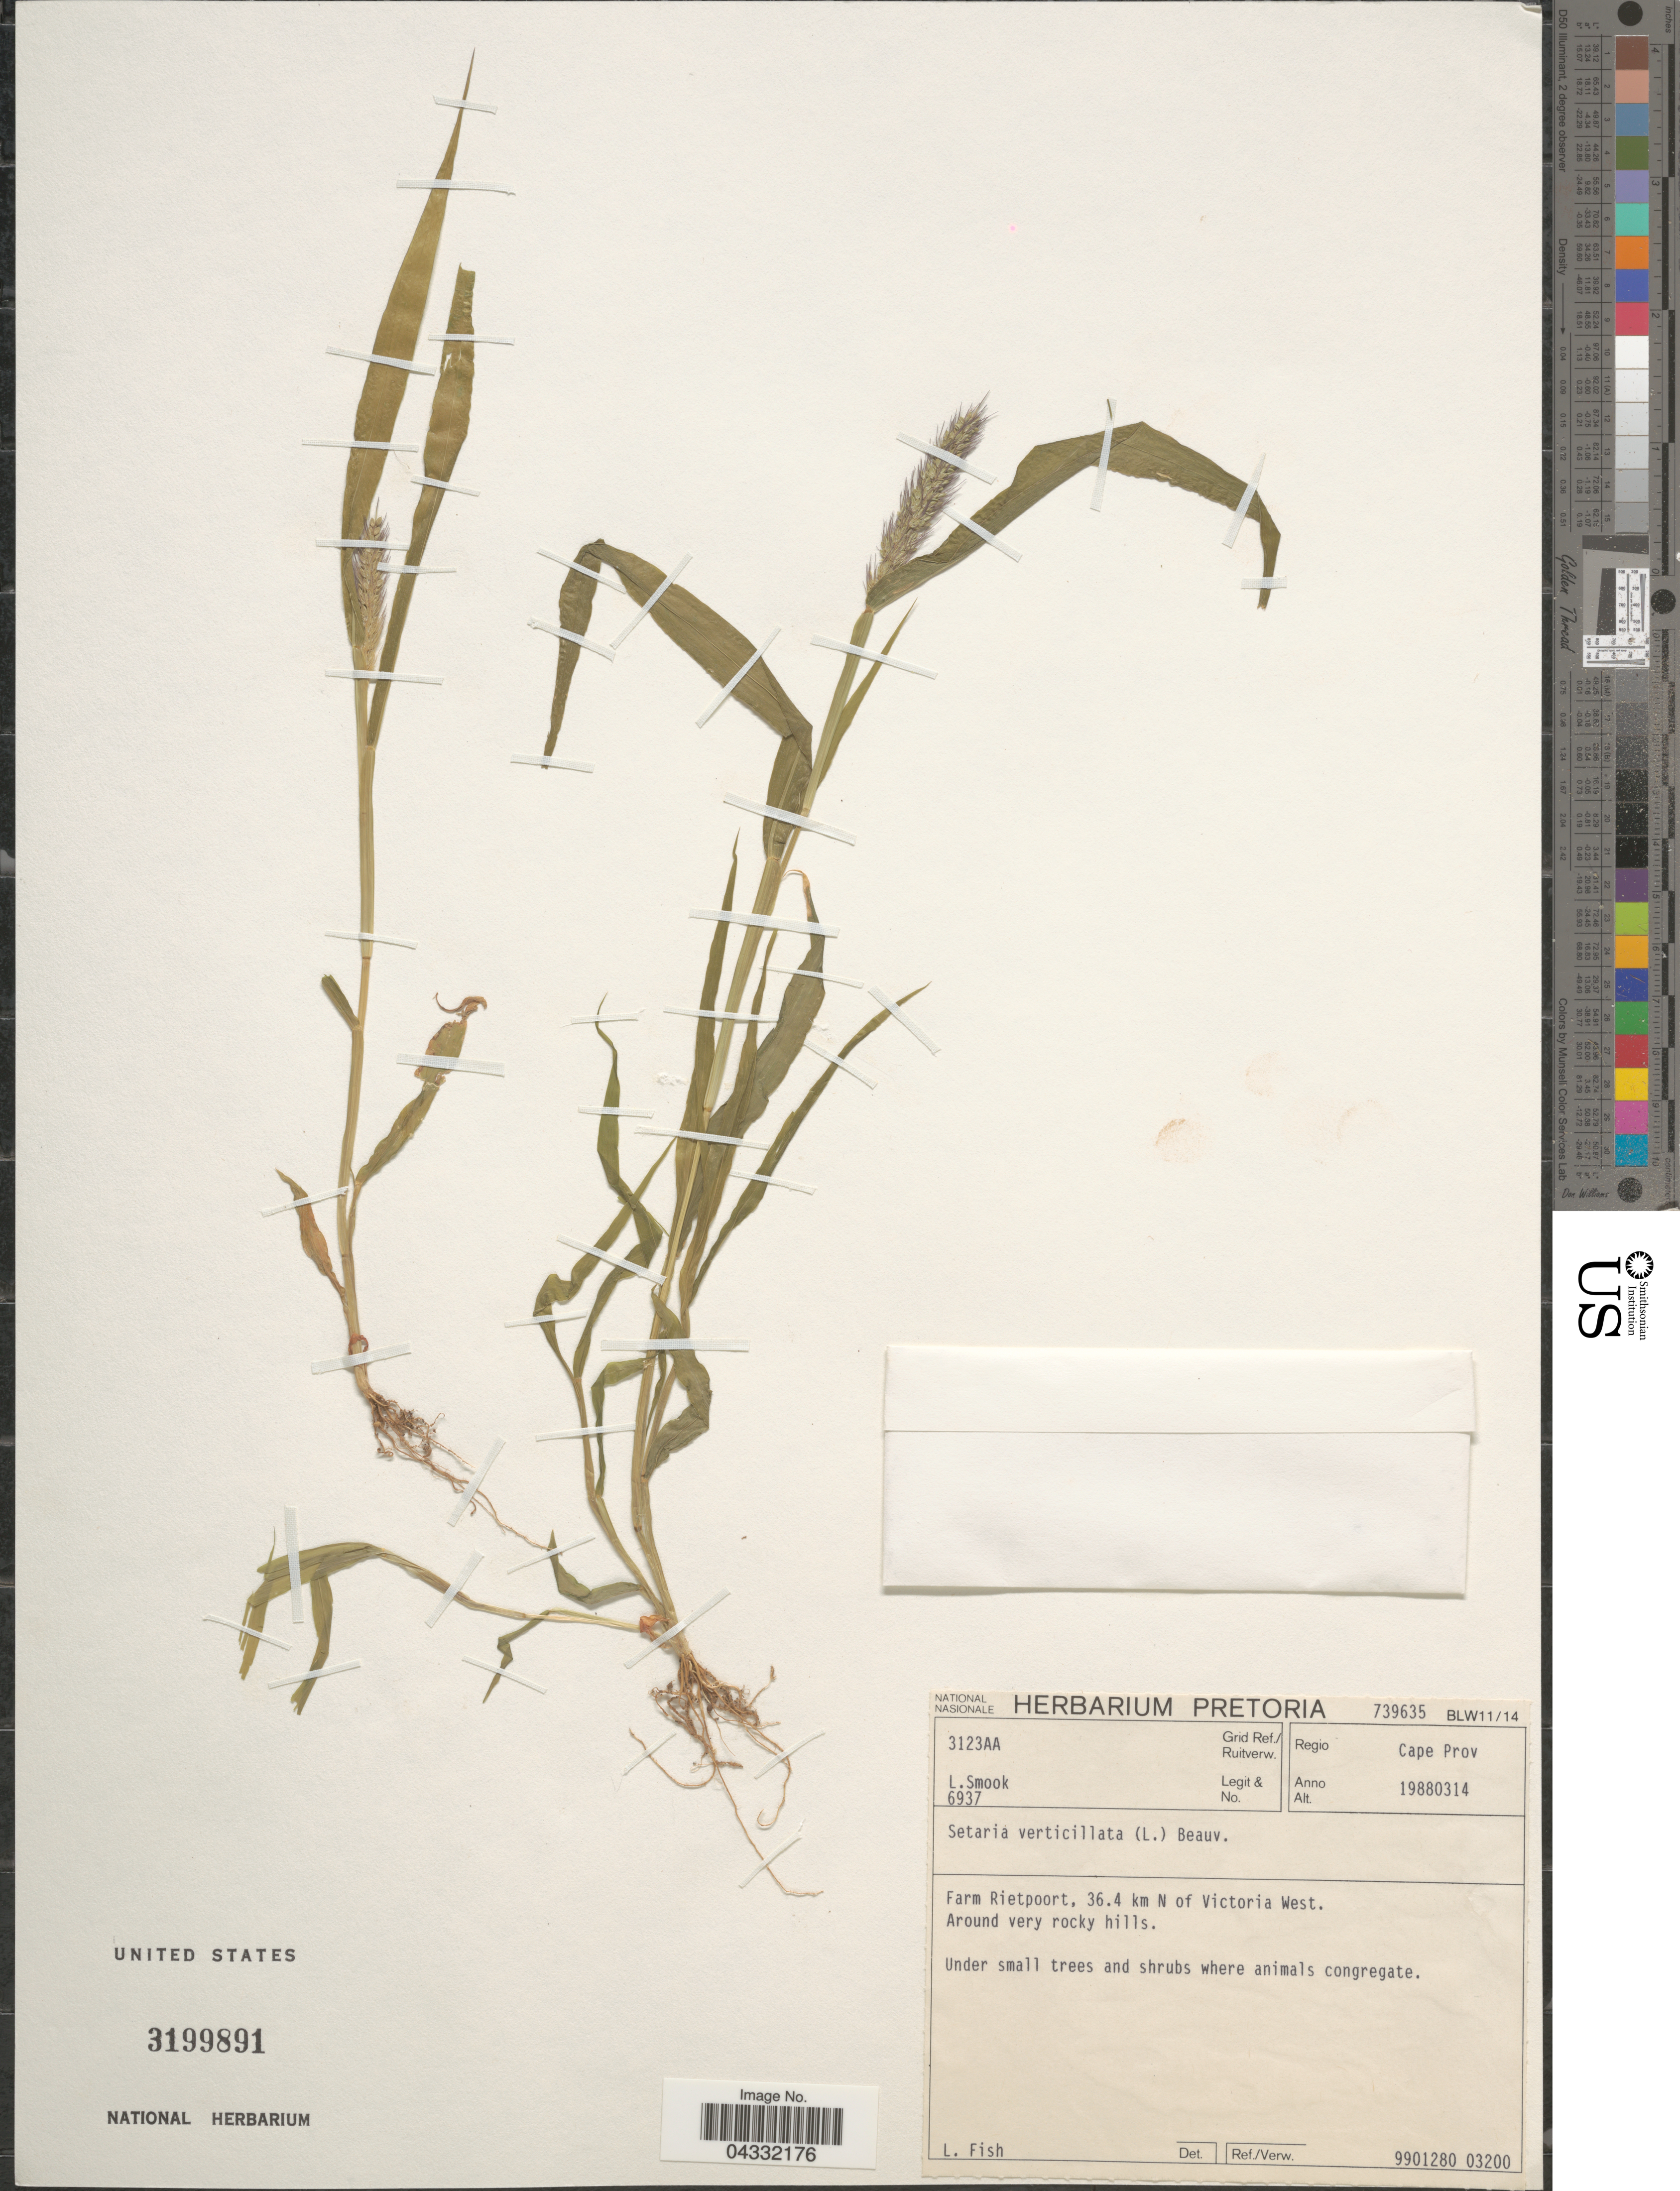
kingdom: Plantae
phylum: Tracheophyta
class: Liliopsida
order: Poales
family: Poaceae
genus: Setaria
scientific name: Setaria verticillata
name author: (L.) P. Beauv.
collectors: L. Smook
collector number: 6937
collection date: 1988-03-14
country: South Africa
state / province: Northern Cape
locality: Grid Ref./Ruitverw. 3123AA. Regio Cape Prov. Farm Rietpoort, 36.4 km N of Victoria West. Around very rocky hills.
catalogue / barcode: US 3199891